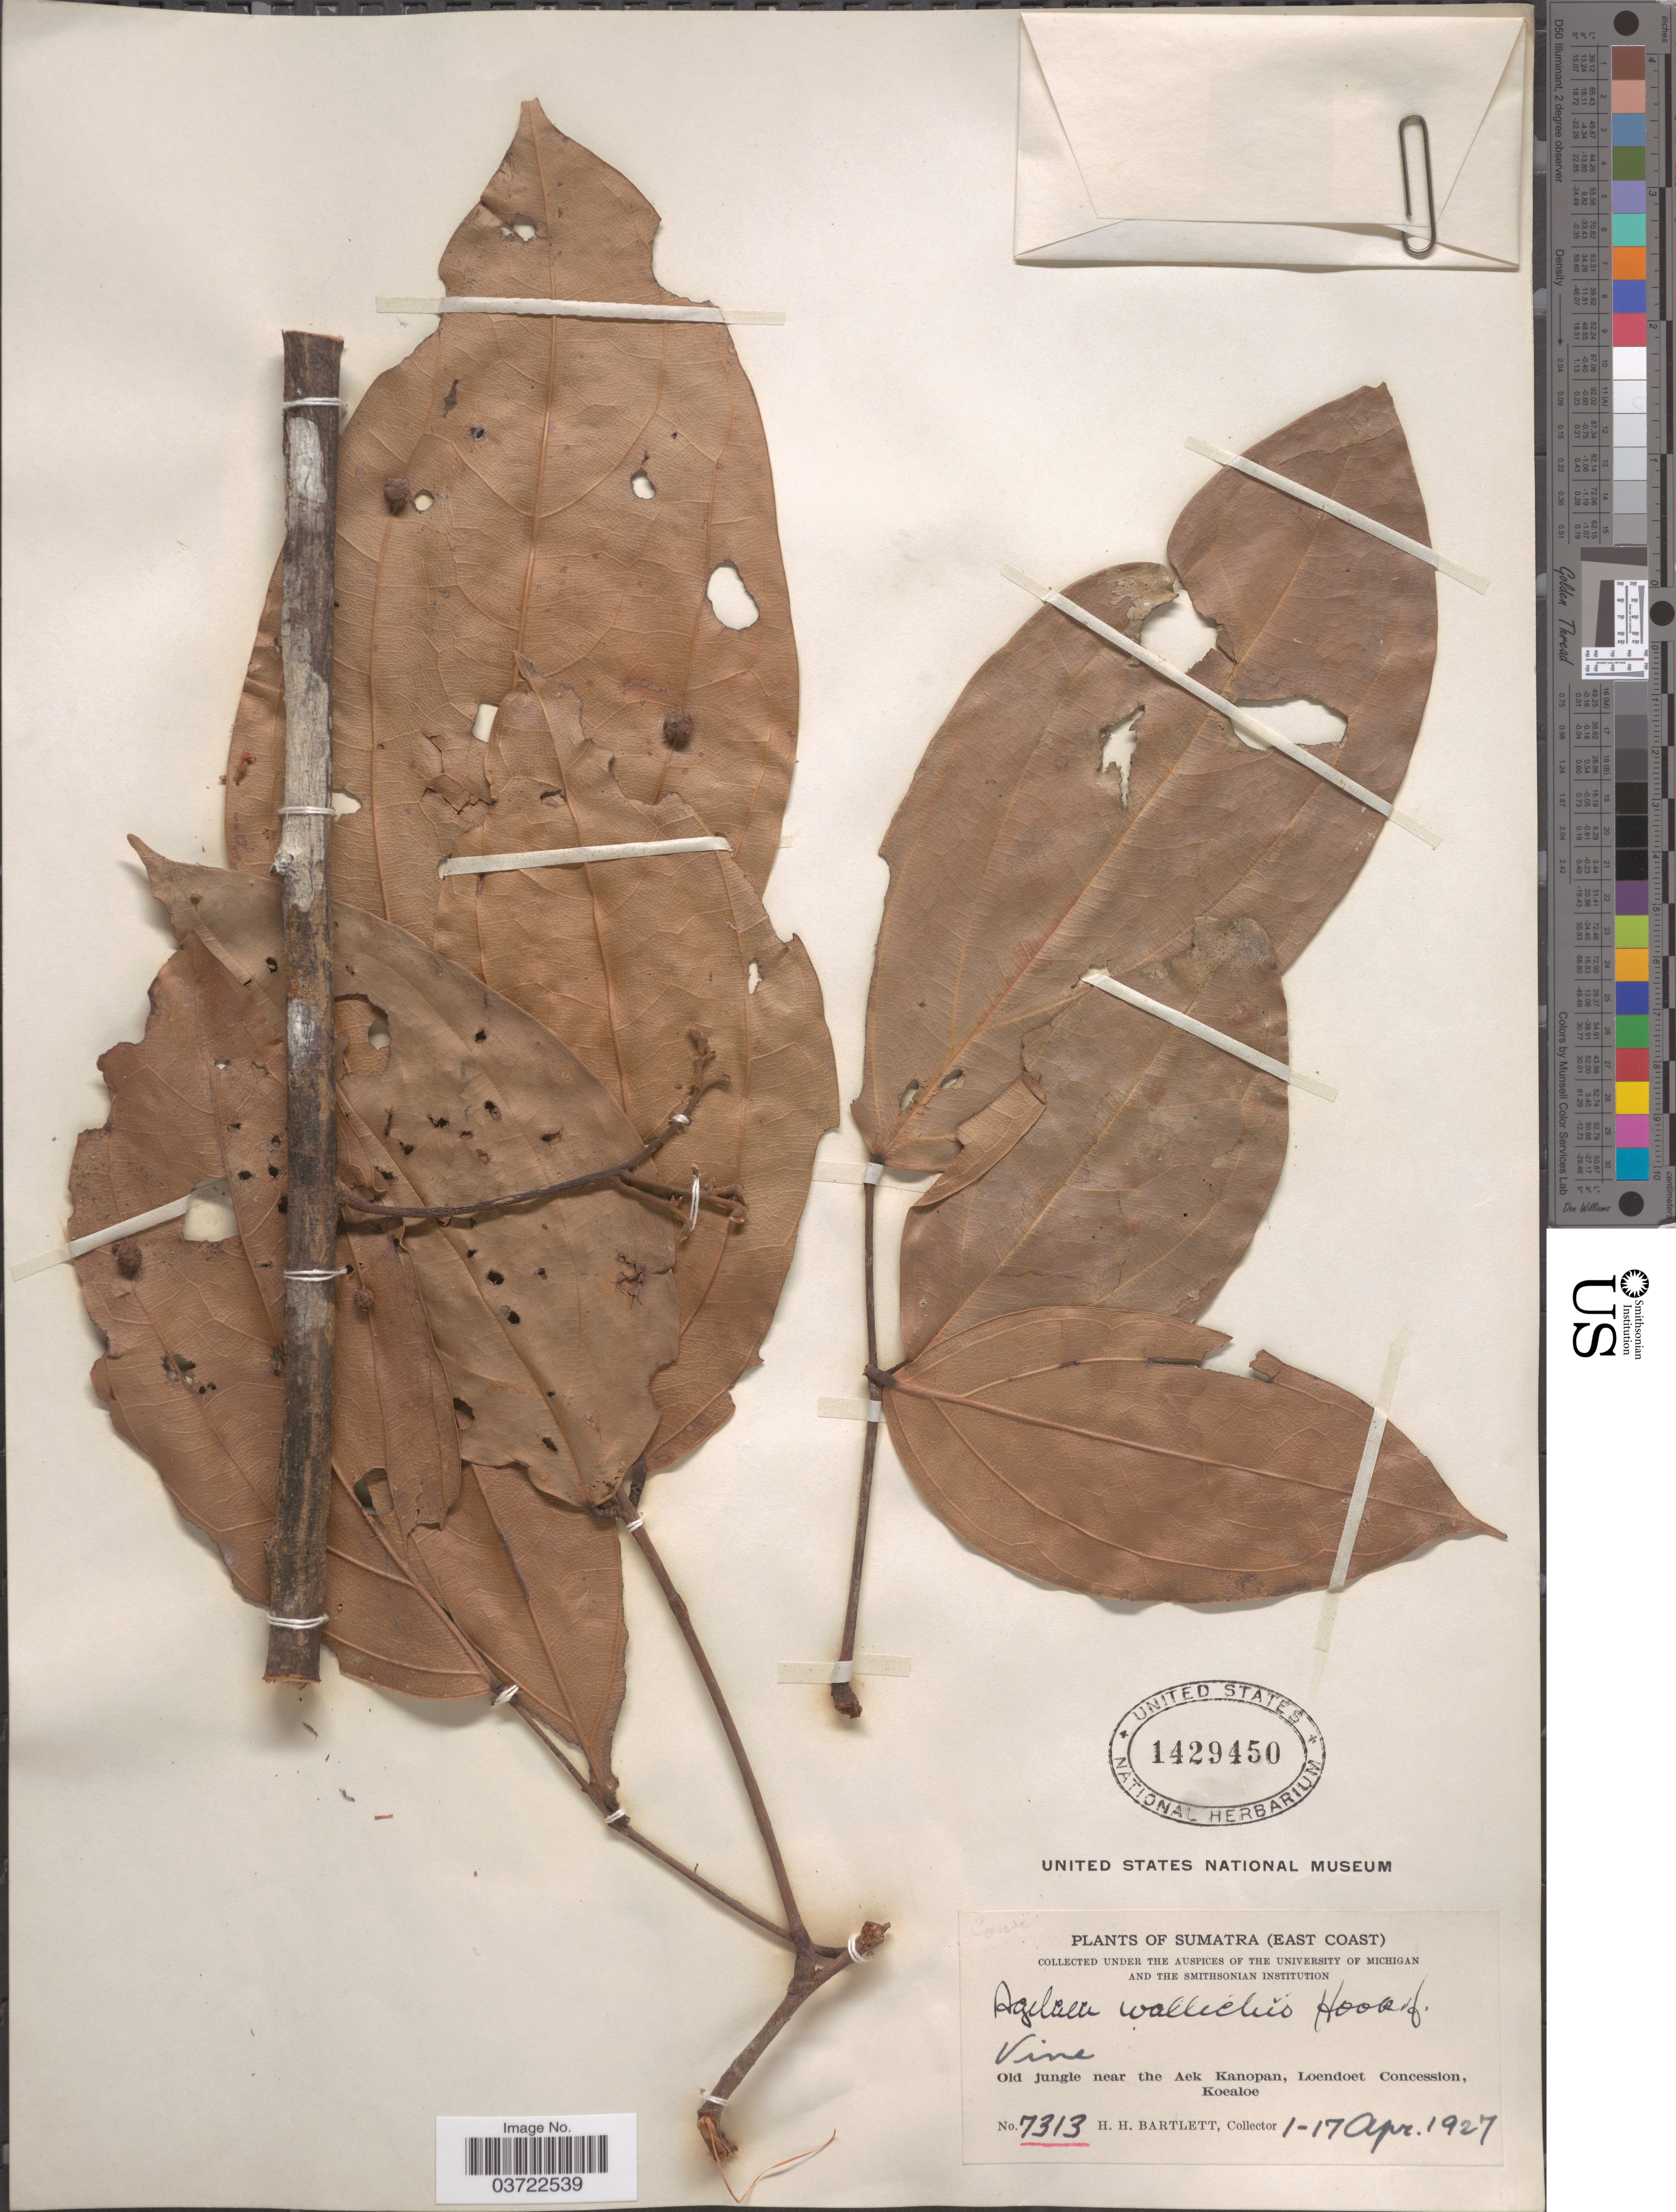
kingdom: Plantae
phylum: Tracheophyta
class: Magnoliopsida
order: Oxalidales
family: Connaraceae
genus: Agelaea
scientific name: Agelaea trinervis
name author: (Llanos) Merr.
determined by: Strong, Mark T., (BOT), Smithsonian Institution - National Museum of Natural History (UNITED STATES)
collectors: H. H. Bartlett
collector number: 7313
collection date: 1927-04-01/1927-04-17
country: Indonesia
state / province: Sumatra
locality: East Coast. Old jungle near the Aek Kanopan, Loendoet Concession, Koealoe.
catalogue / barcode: US 1429450